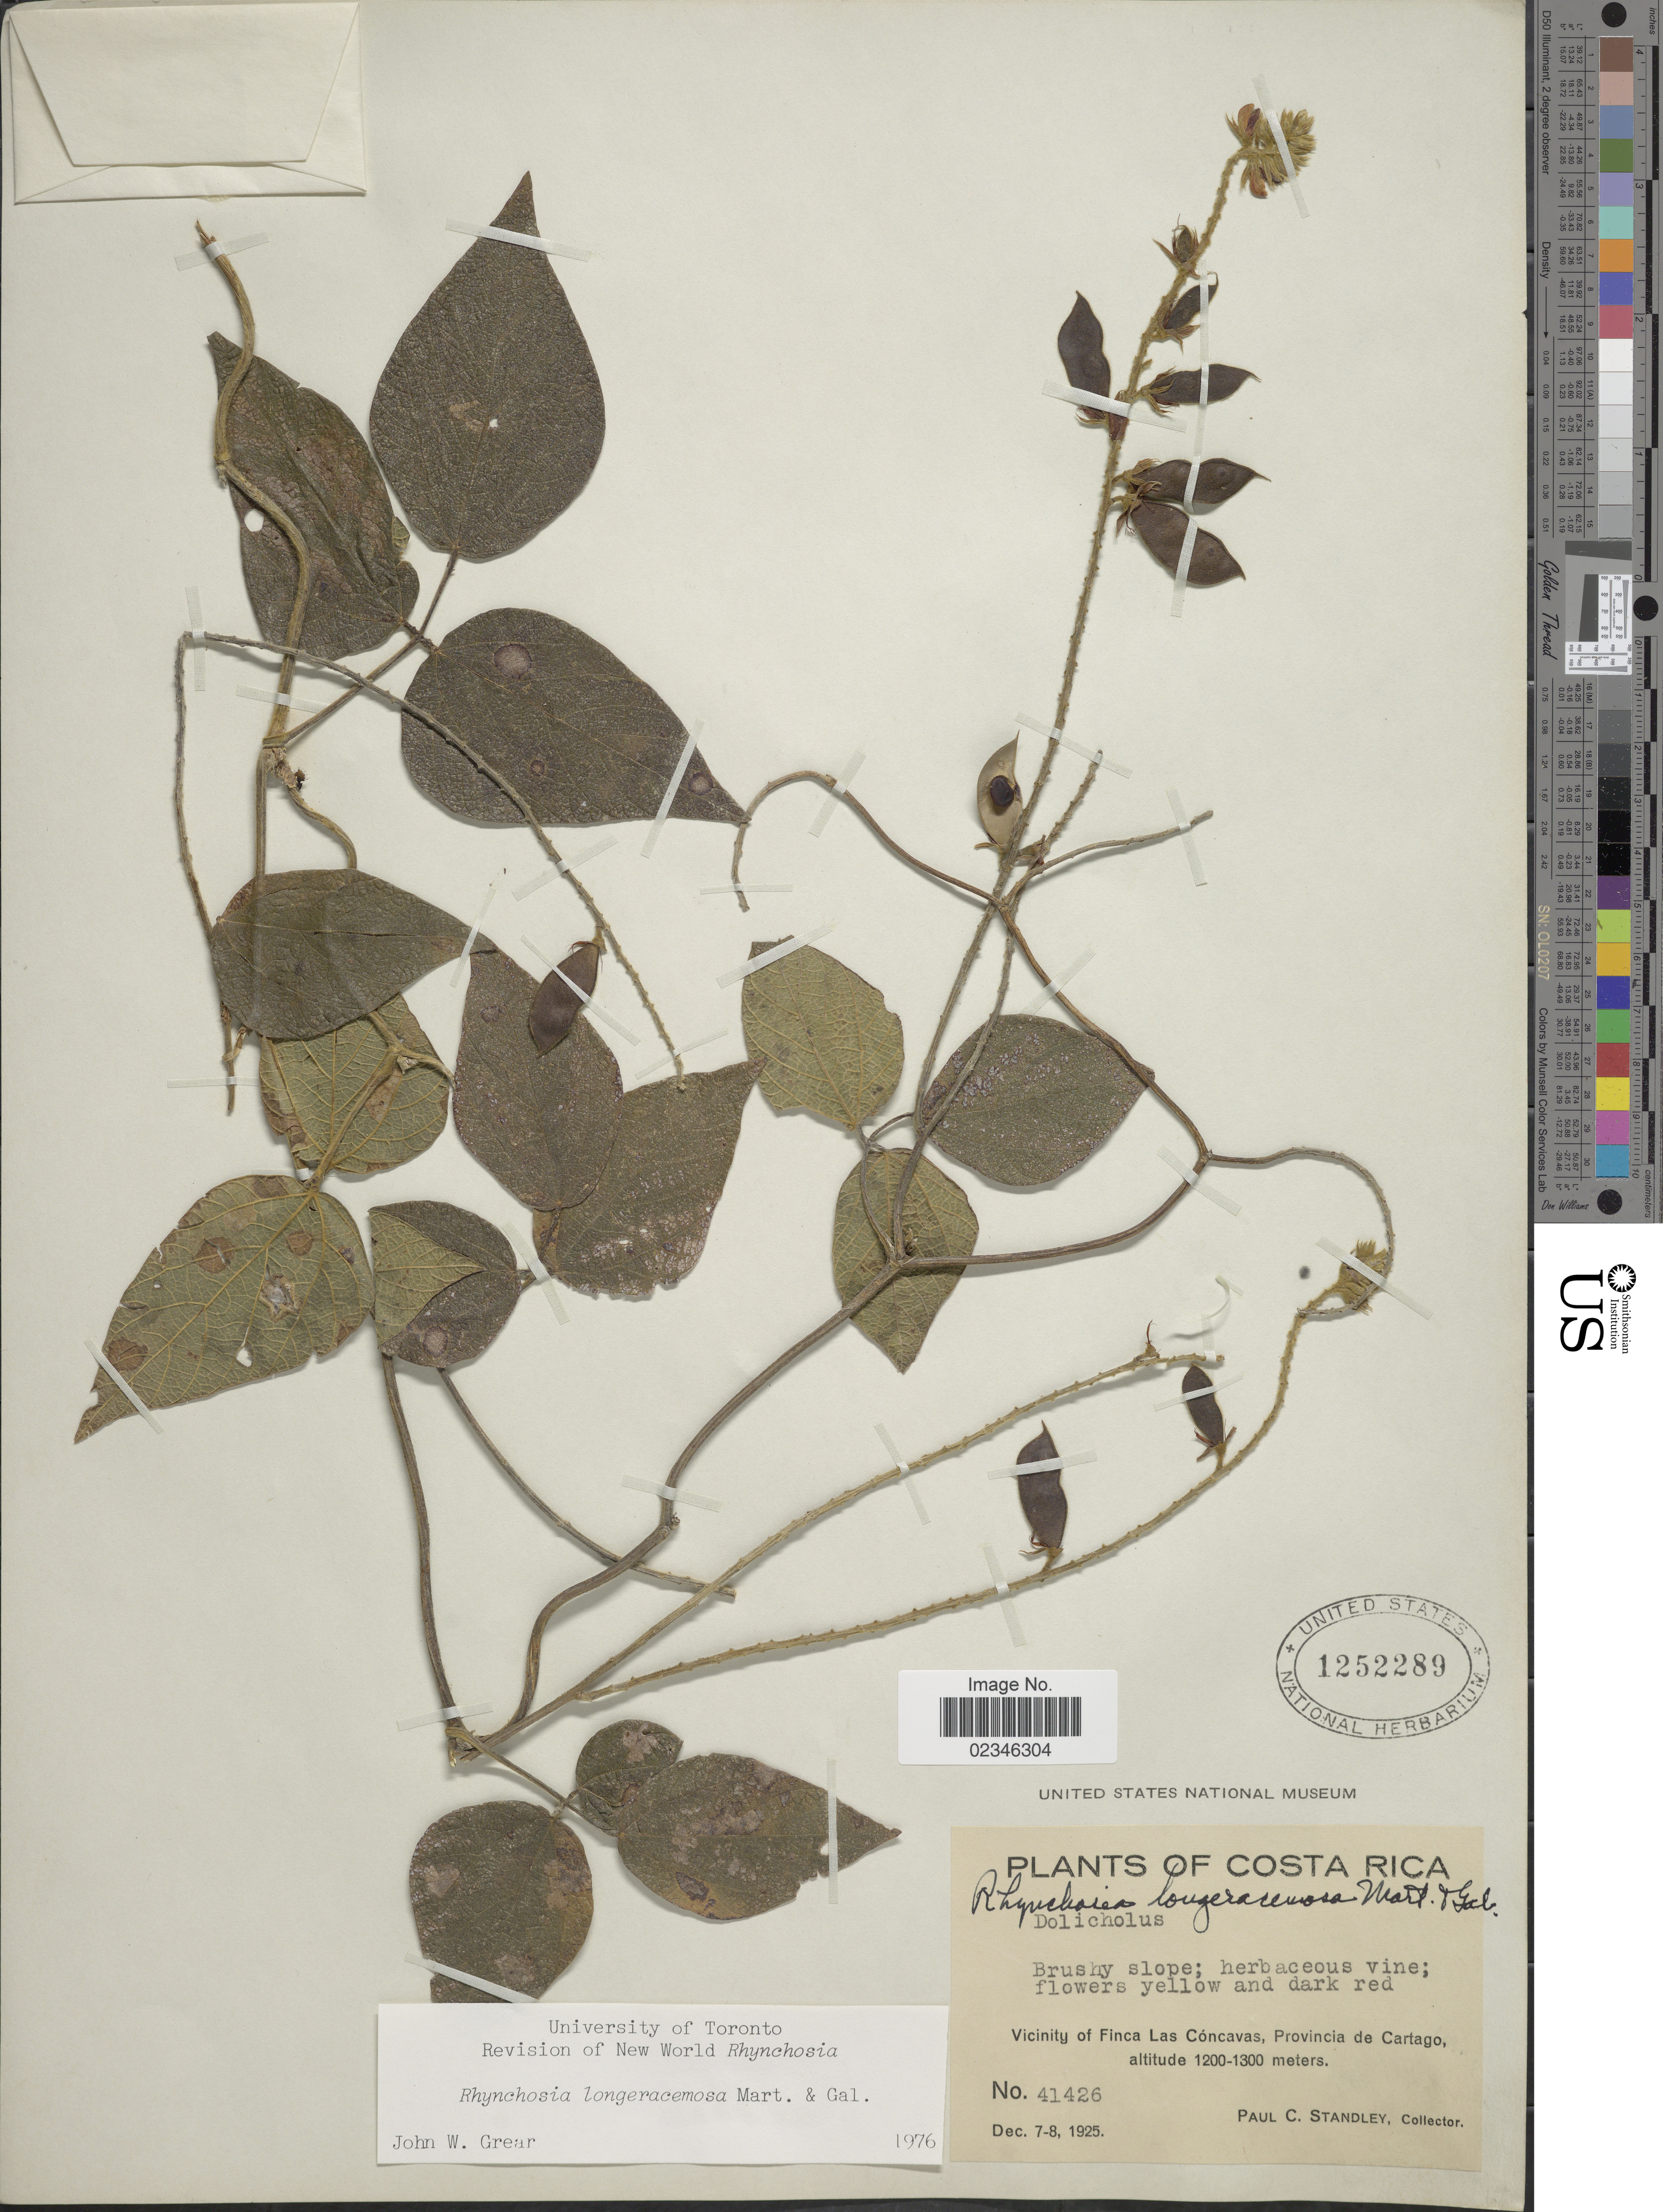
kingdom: Plantae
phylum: Tracheophyta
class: Magnoliopsida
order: Fabales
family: Fabaceae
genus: Rhynchosia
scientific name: Rhynchosia longeracemosa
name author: M. Martens & Galeotti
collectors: P. C. Standley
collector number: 41426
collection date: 1925-12-07/1925-12-08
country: Costa Rica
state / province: Cartago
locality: Vicinity of Finca Las Concavas, Provincia de Cartago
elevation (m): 1200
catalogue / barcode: US 1252289